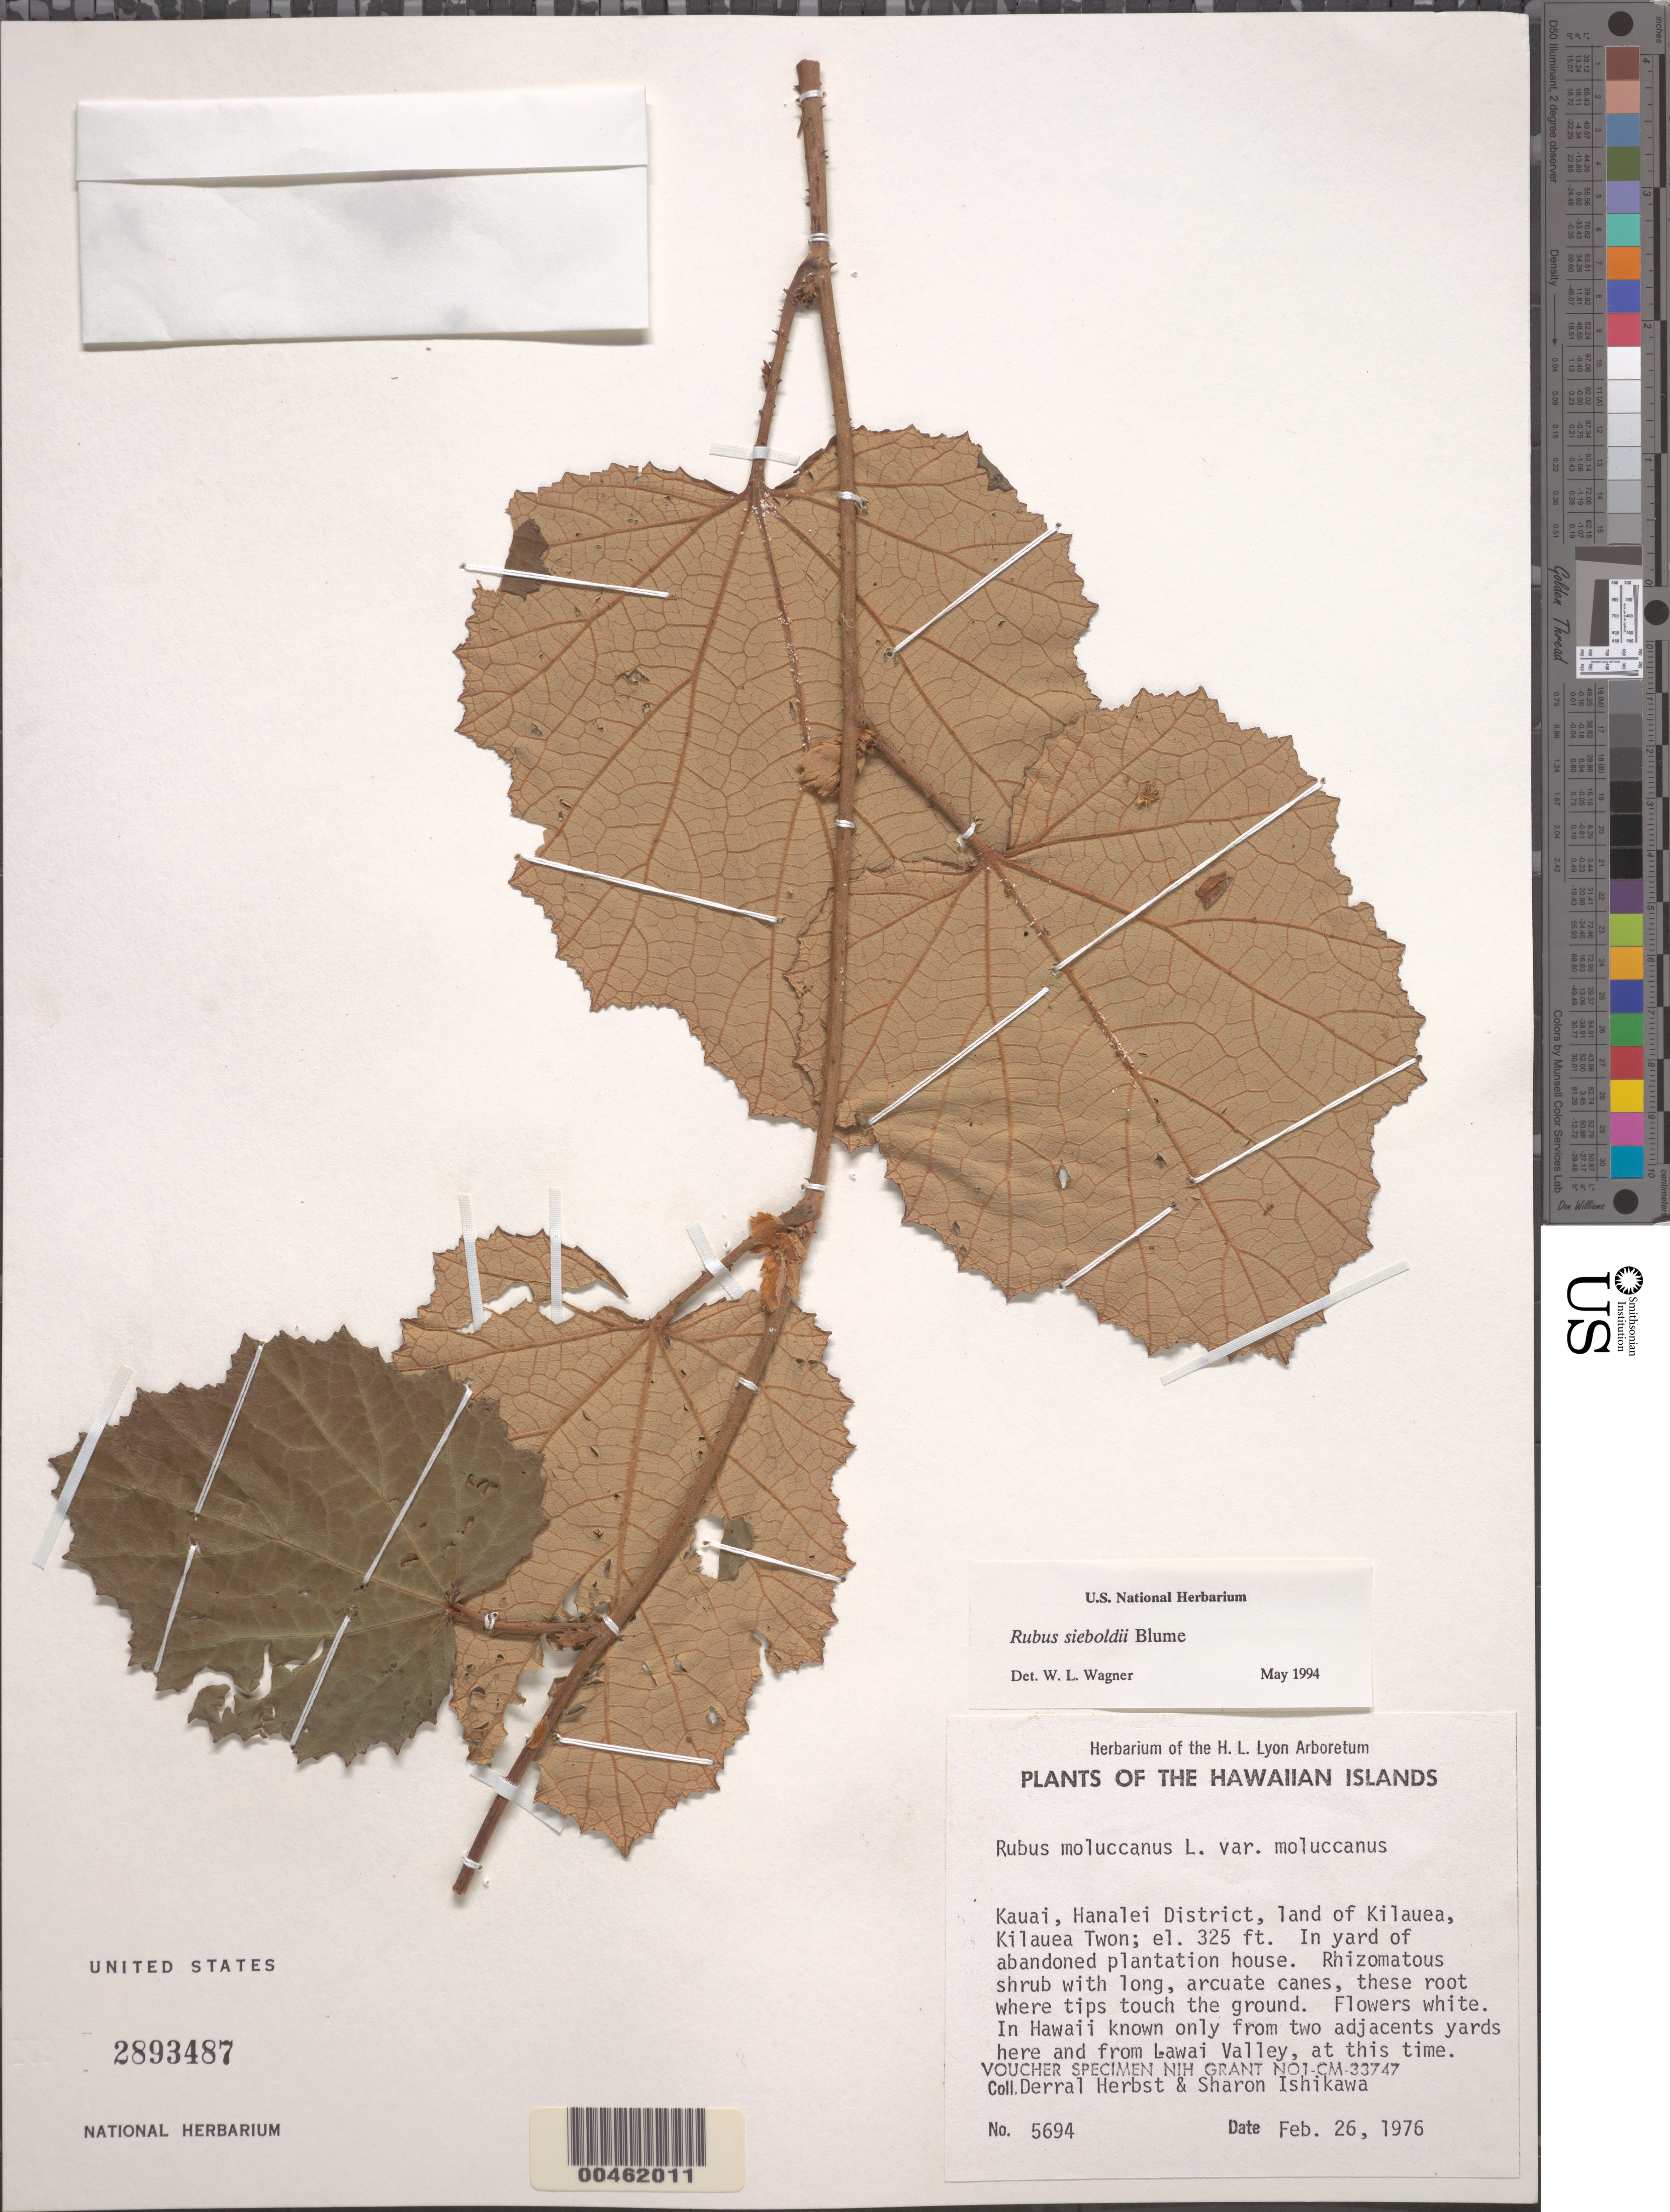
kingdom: Plantae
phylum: Tracheophyta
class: Magnoliopsida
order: Rosales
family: Rosaceae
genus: Rubus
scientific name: Rubus sieboldii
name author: Blume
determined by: Wagner, W. L., (BOT), Smithsonian Institution - National Museum of Natural History (UNITED STATES)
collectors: D. R. Herbst & S. Ishikawa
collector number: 5694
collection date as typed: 26 Feb 1976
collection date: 1976-02-26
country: United States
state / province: Hawaii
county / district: Kauai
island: Kaua'i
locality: Hanalei District, land of Kilauea, Kilauea Town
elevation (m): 99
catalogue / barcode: US 2893487